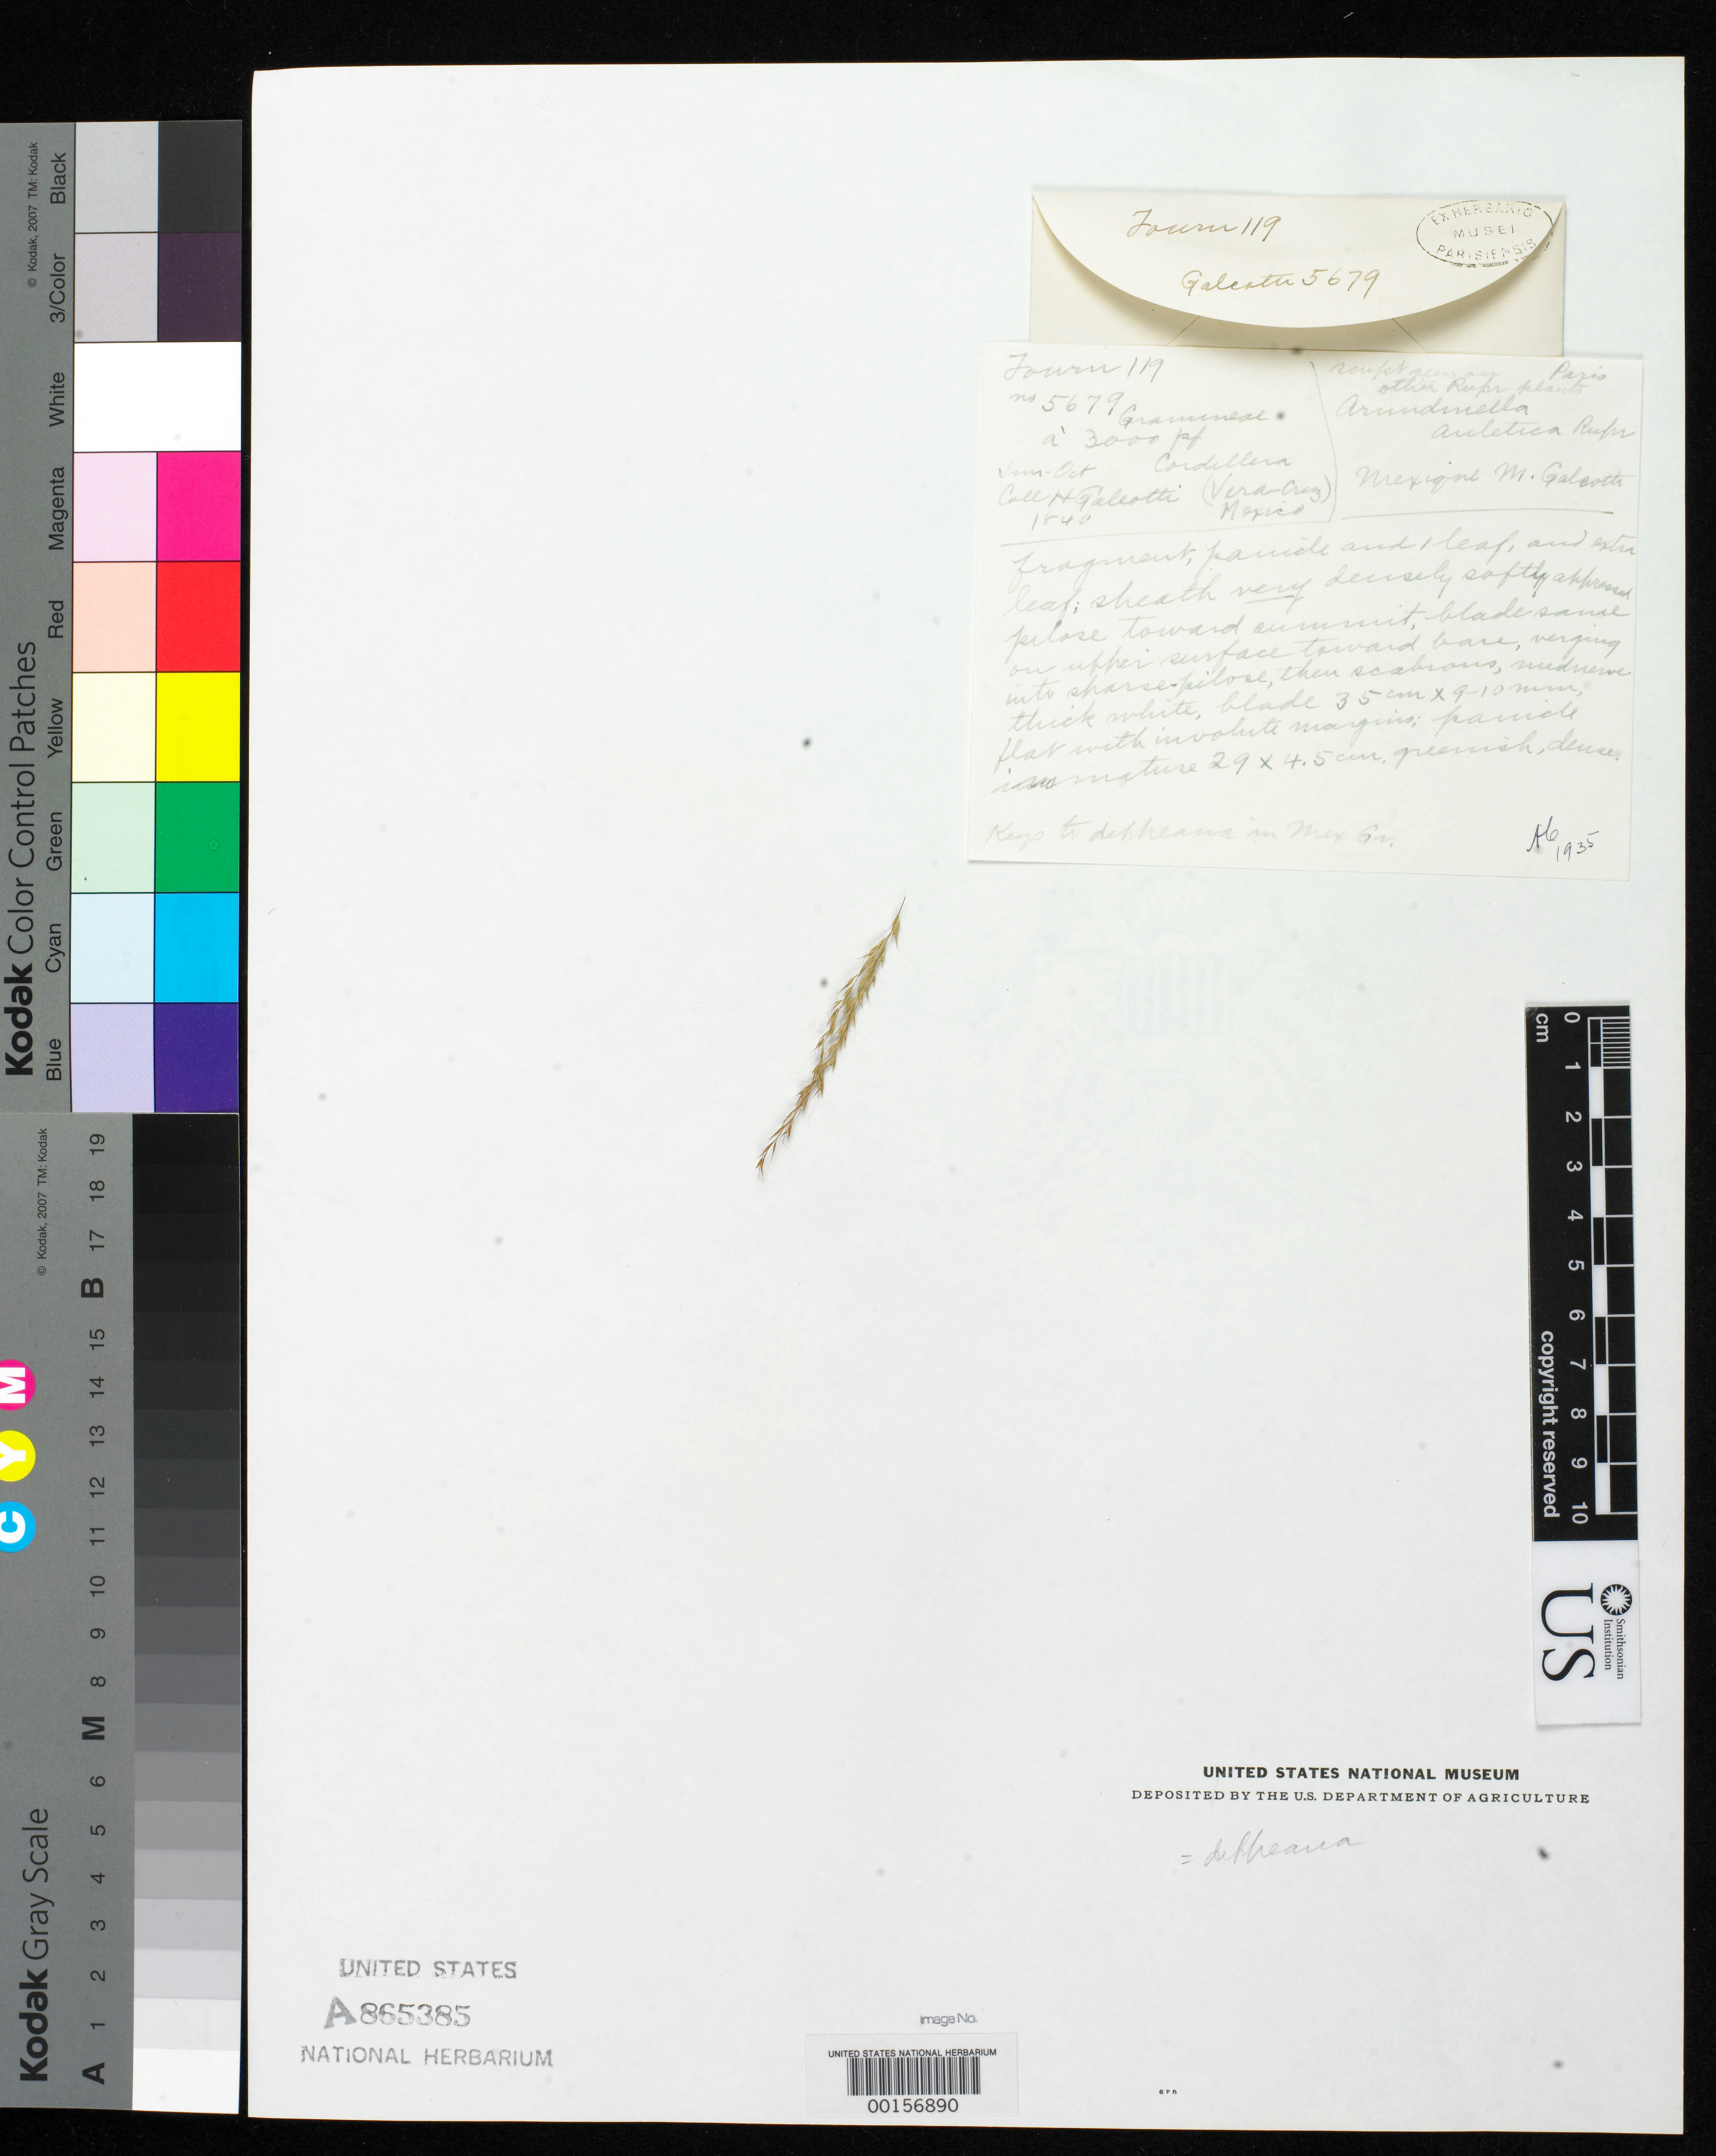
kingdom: Plantae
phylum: Tracheophyta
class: Liliopsida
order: Poales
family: Poaceae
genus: Arundinella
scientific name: Arundinella auletica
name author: E. Fourn.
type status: Type Fragment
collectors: H. G. Galeotti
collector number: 5679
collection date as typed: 1840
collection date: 1840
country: Mexico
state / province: Veracruz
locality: Zacuapan.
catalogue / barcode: US 865385A